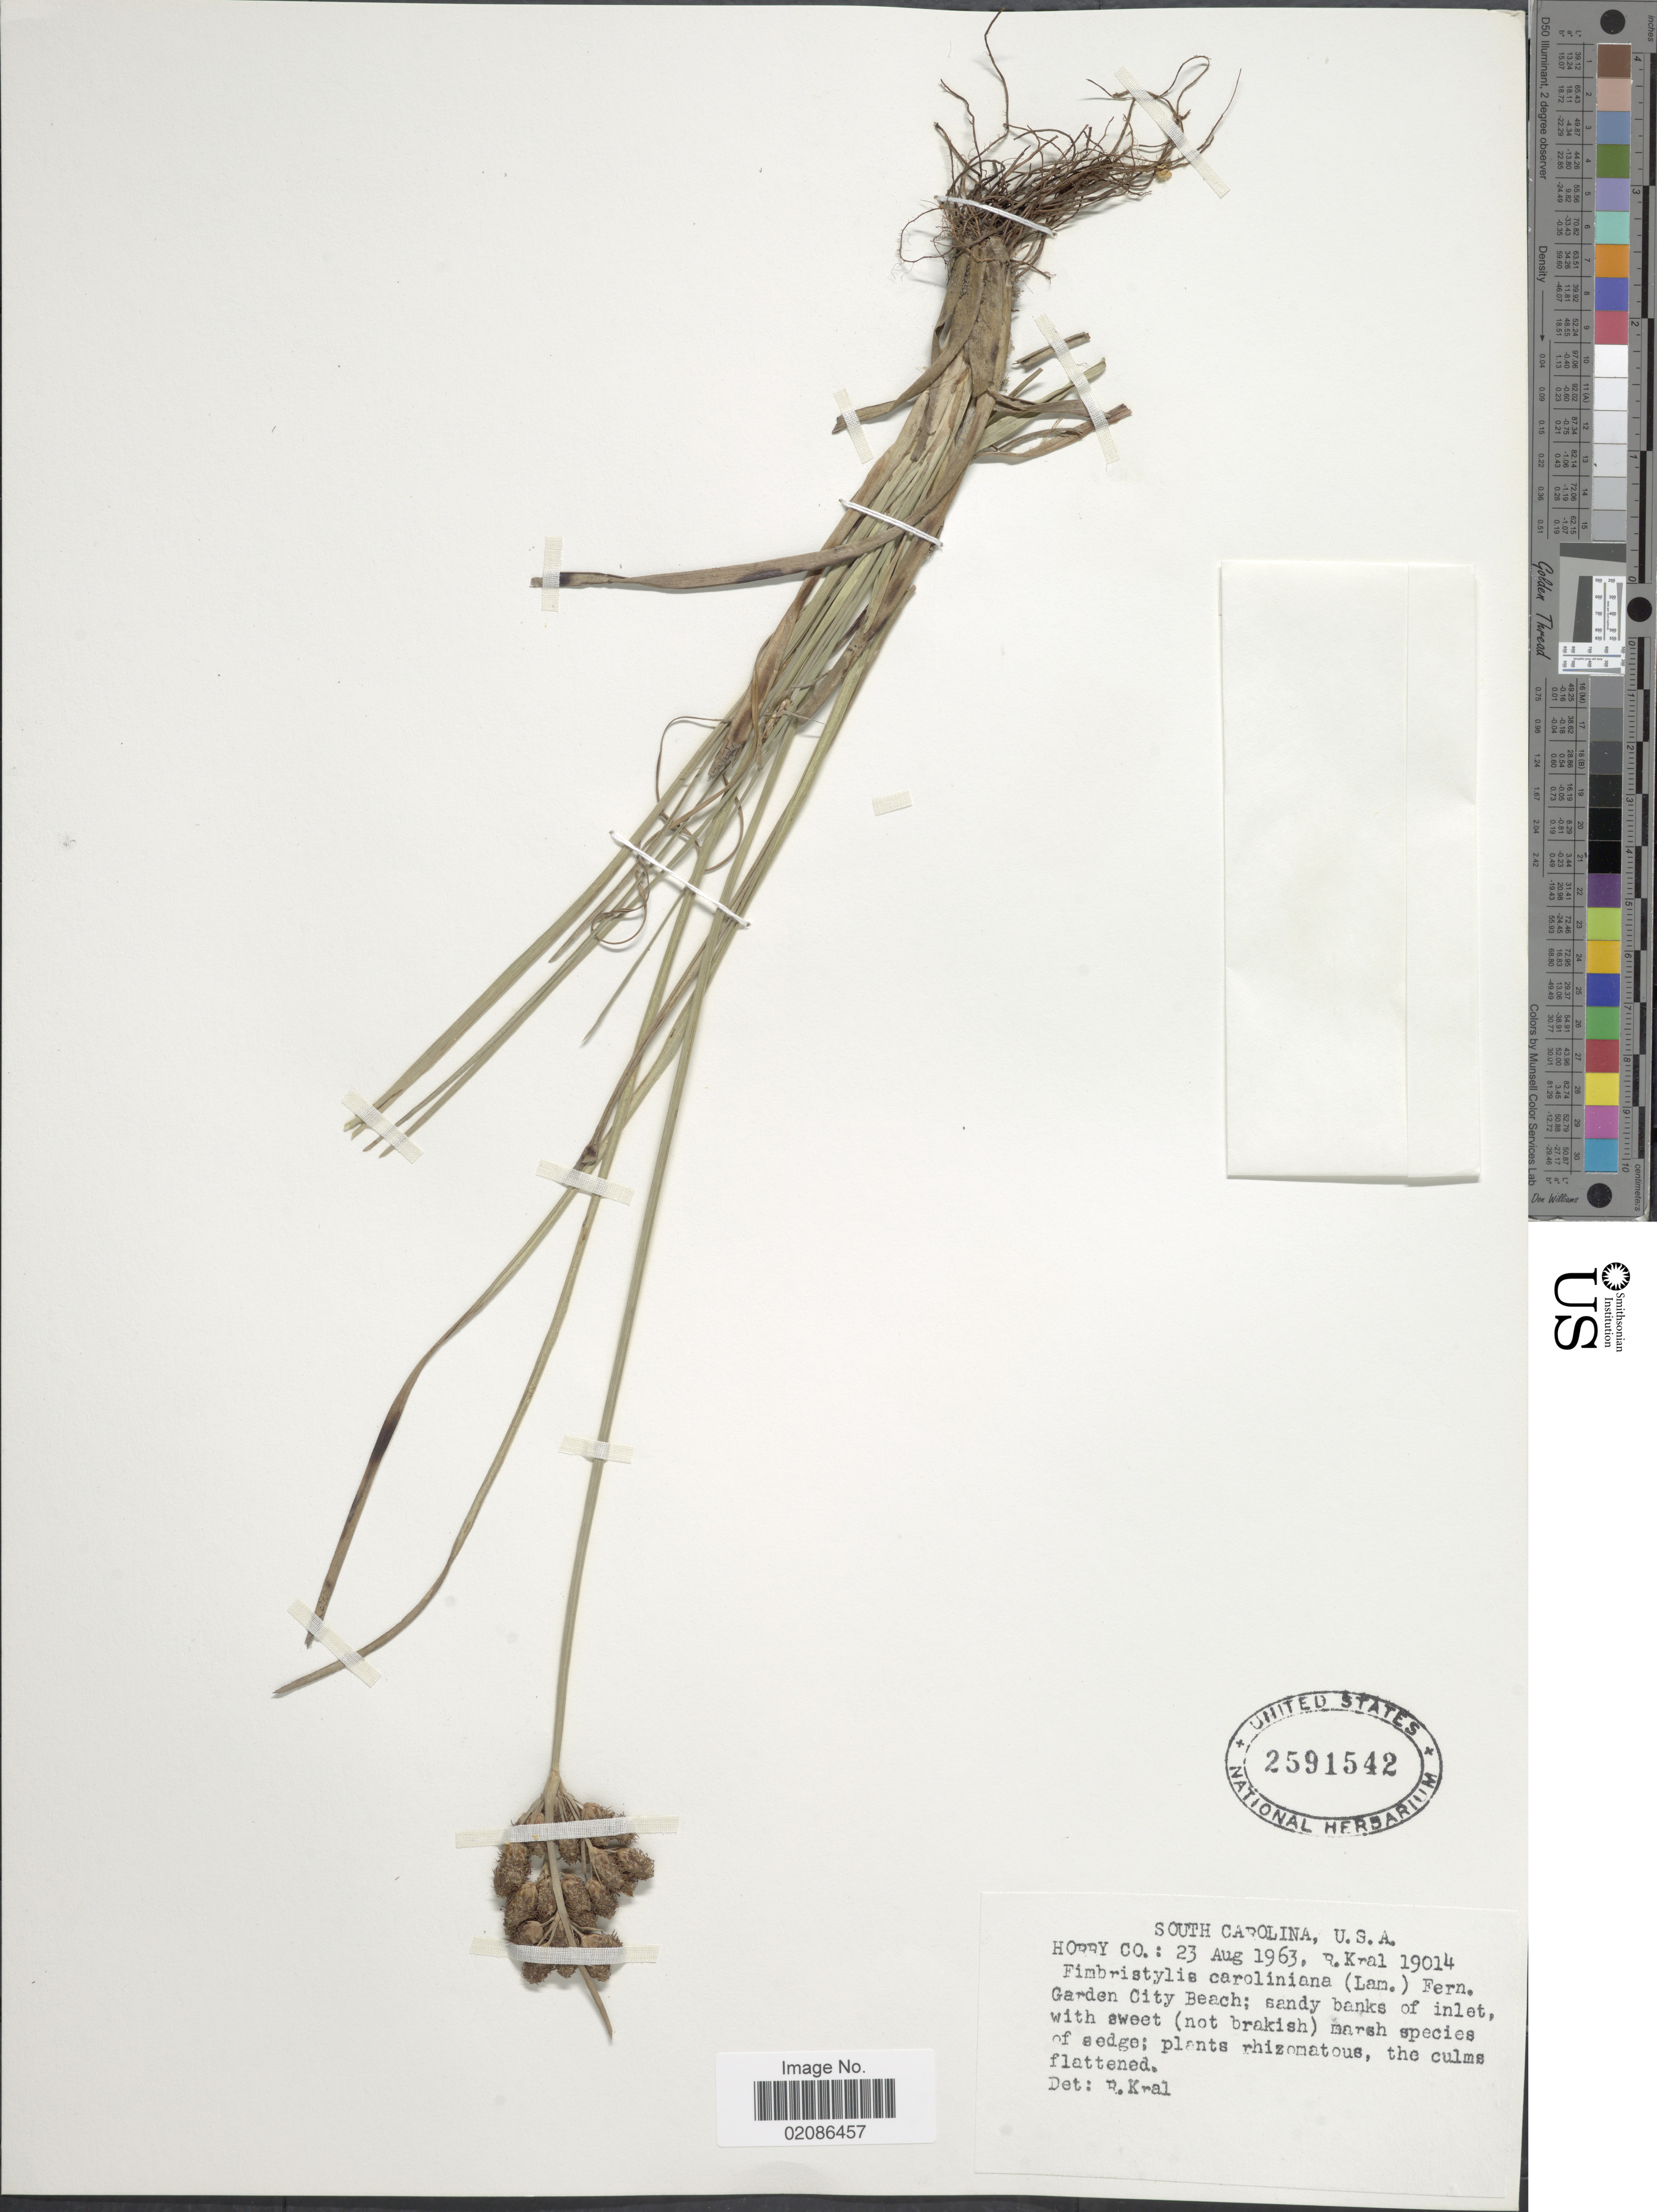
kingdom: Plantae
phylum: Tracheophyta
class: Liliopsida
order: Poales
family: Cyperaceae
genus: Fimbristylis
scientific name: Fimbristylis caroliniana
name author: (Lam.) Fernald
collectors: R. Kral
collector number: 19014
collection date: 1963-08-23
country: United States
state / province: South Carolina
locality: Horry Co; Garden City Beach; sandy banks of inlet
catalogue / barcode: US 2591542